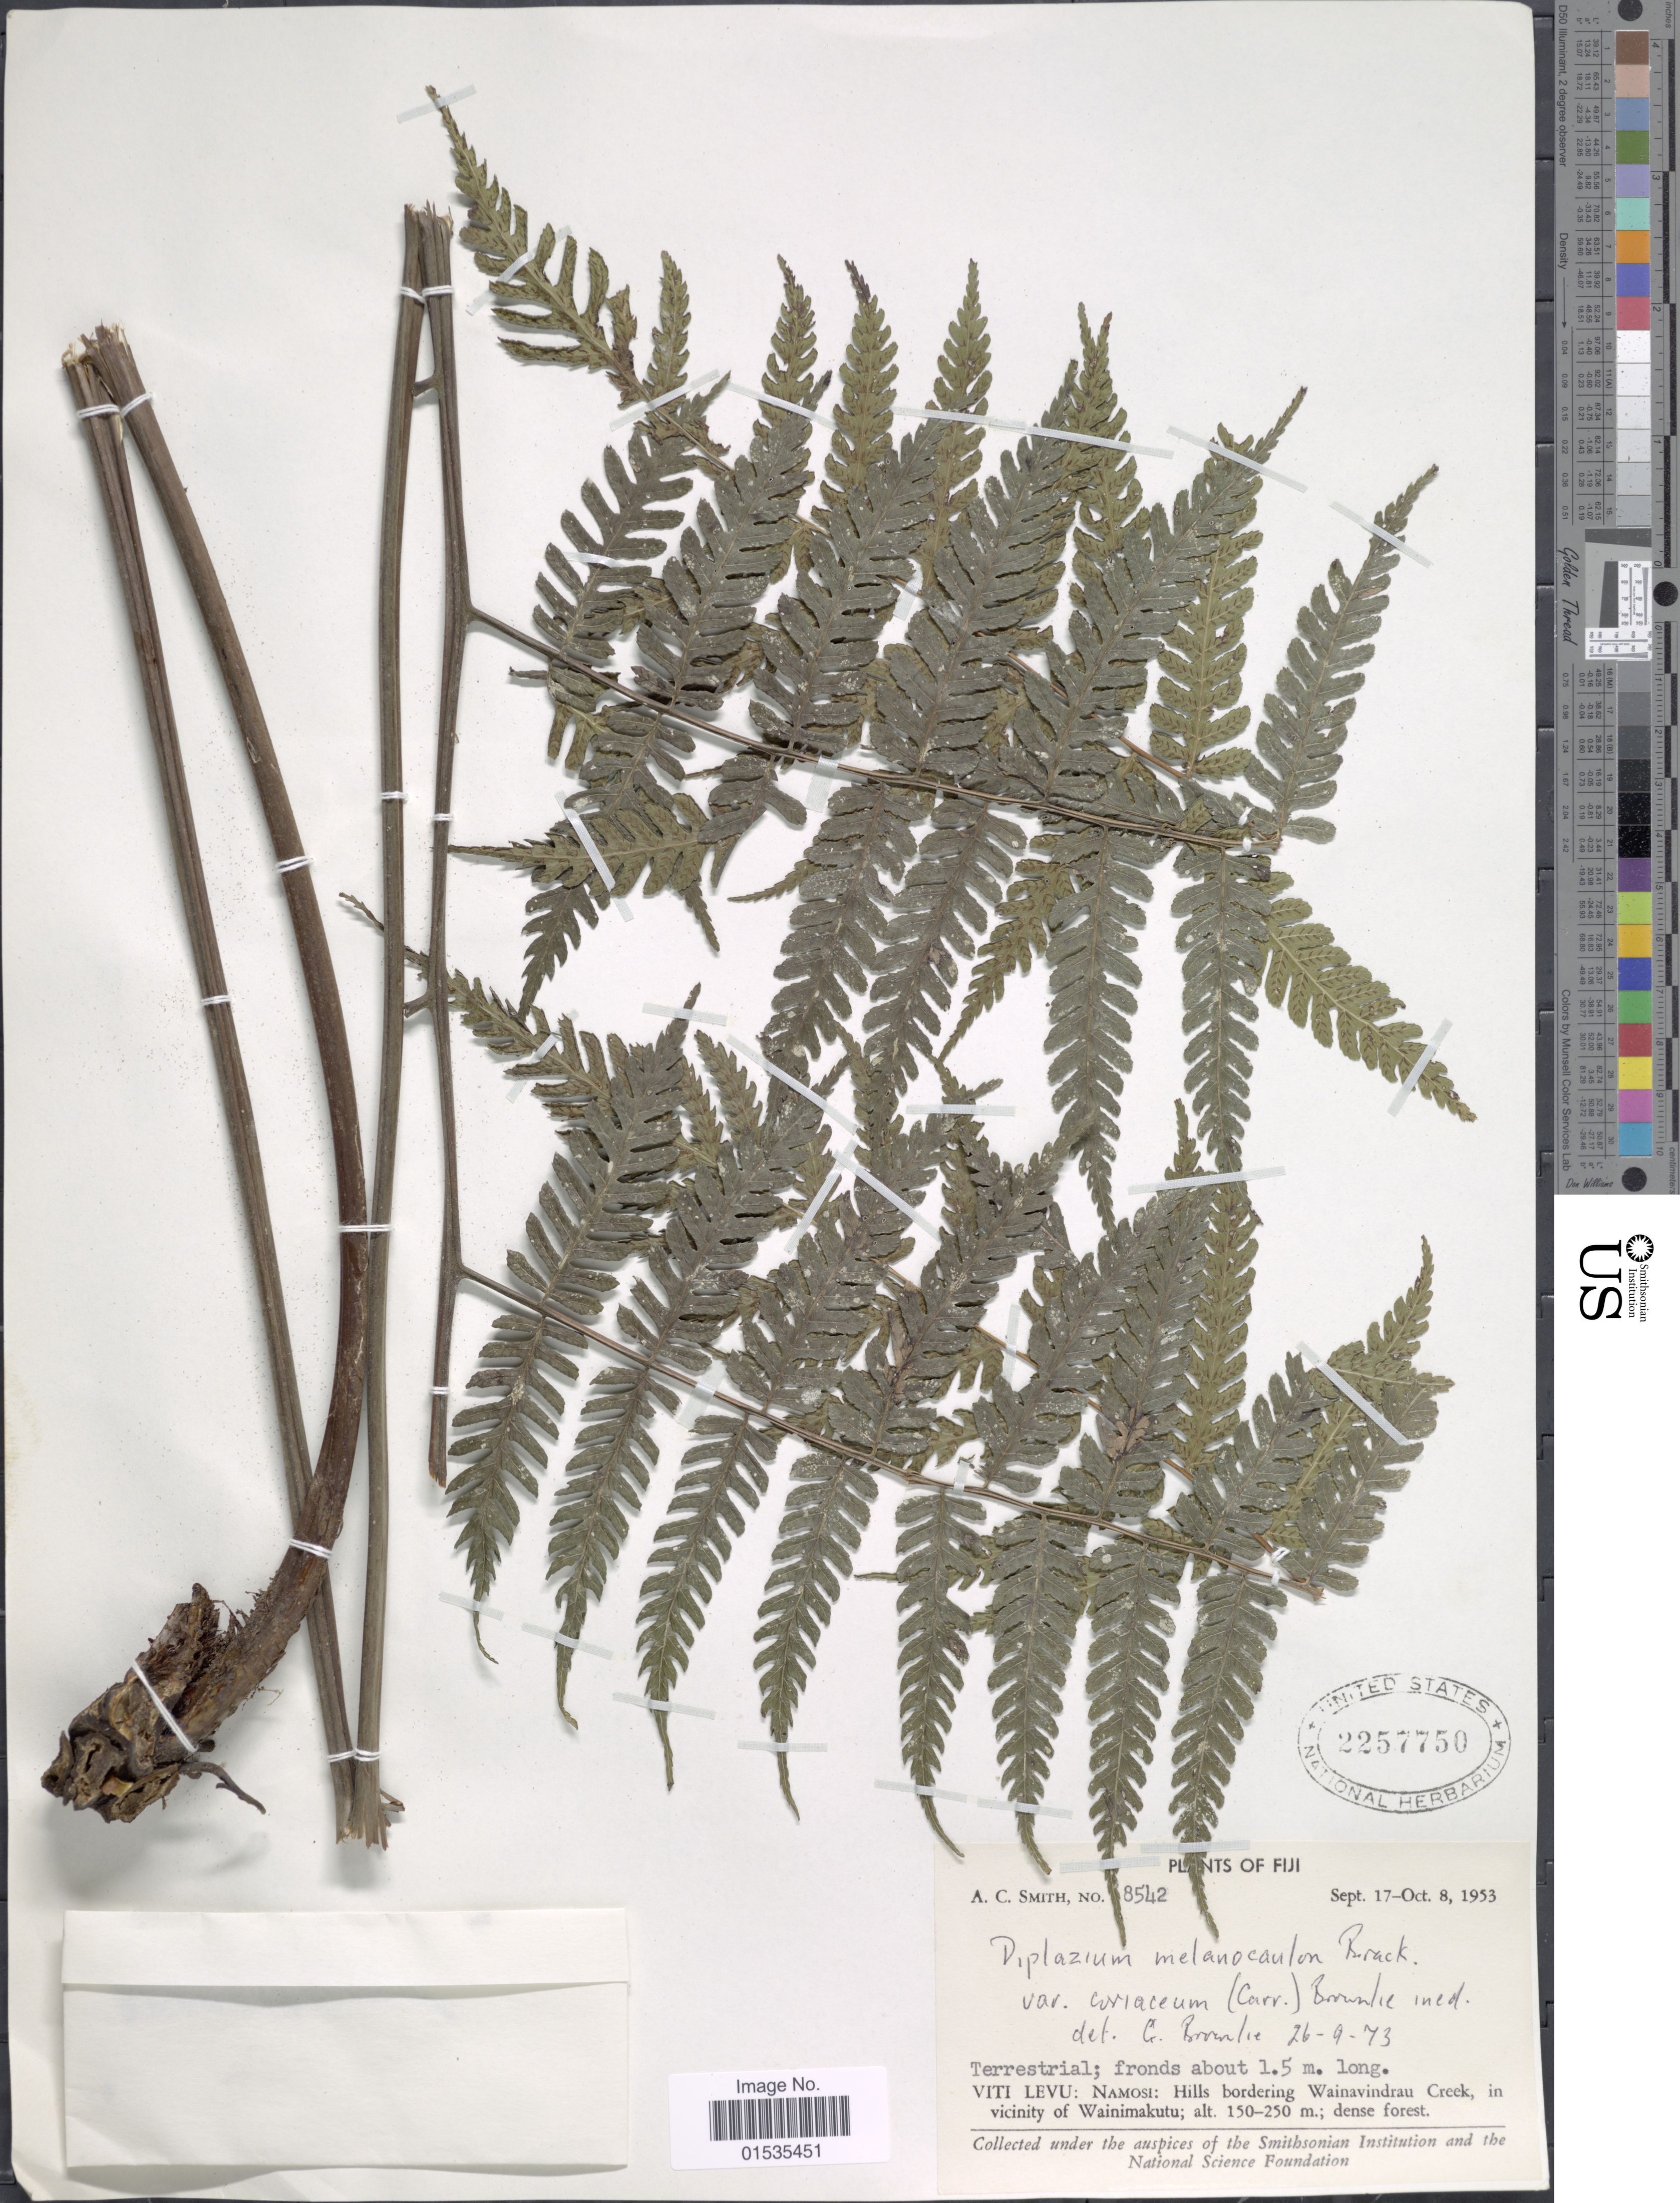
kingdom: Plantae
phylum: Tracheophyta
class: Polypodiopsida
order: Polypodiales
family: Athyriaceae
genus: Diplazium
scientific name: Diplazium melanocaulon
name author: Brack. in Wilkes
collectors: A. C. Smith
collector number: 8542*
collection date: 1953-09-17/1953-10-08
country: Fiji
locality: Viti Levu: Namosi; Hills bordering Wainikoroiluva Creek,in vicinity of Wainimakutu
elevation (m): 150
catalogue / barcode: US 2257750